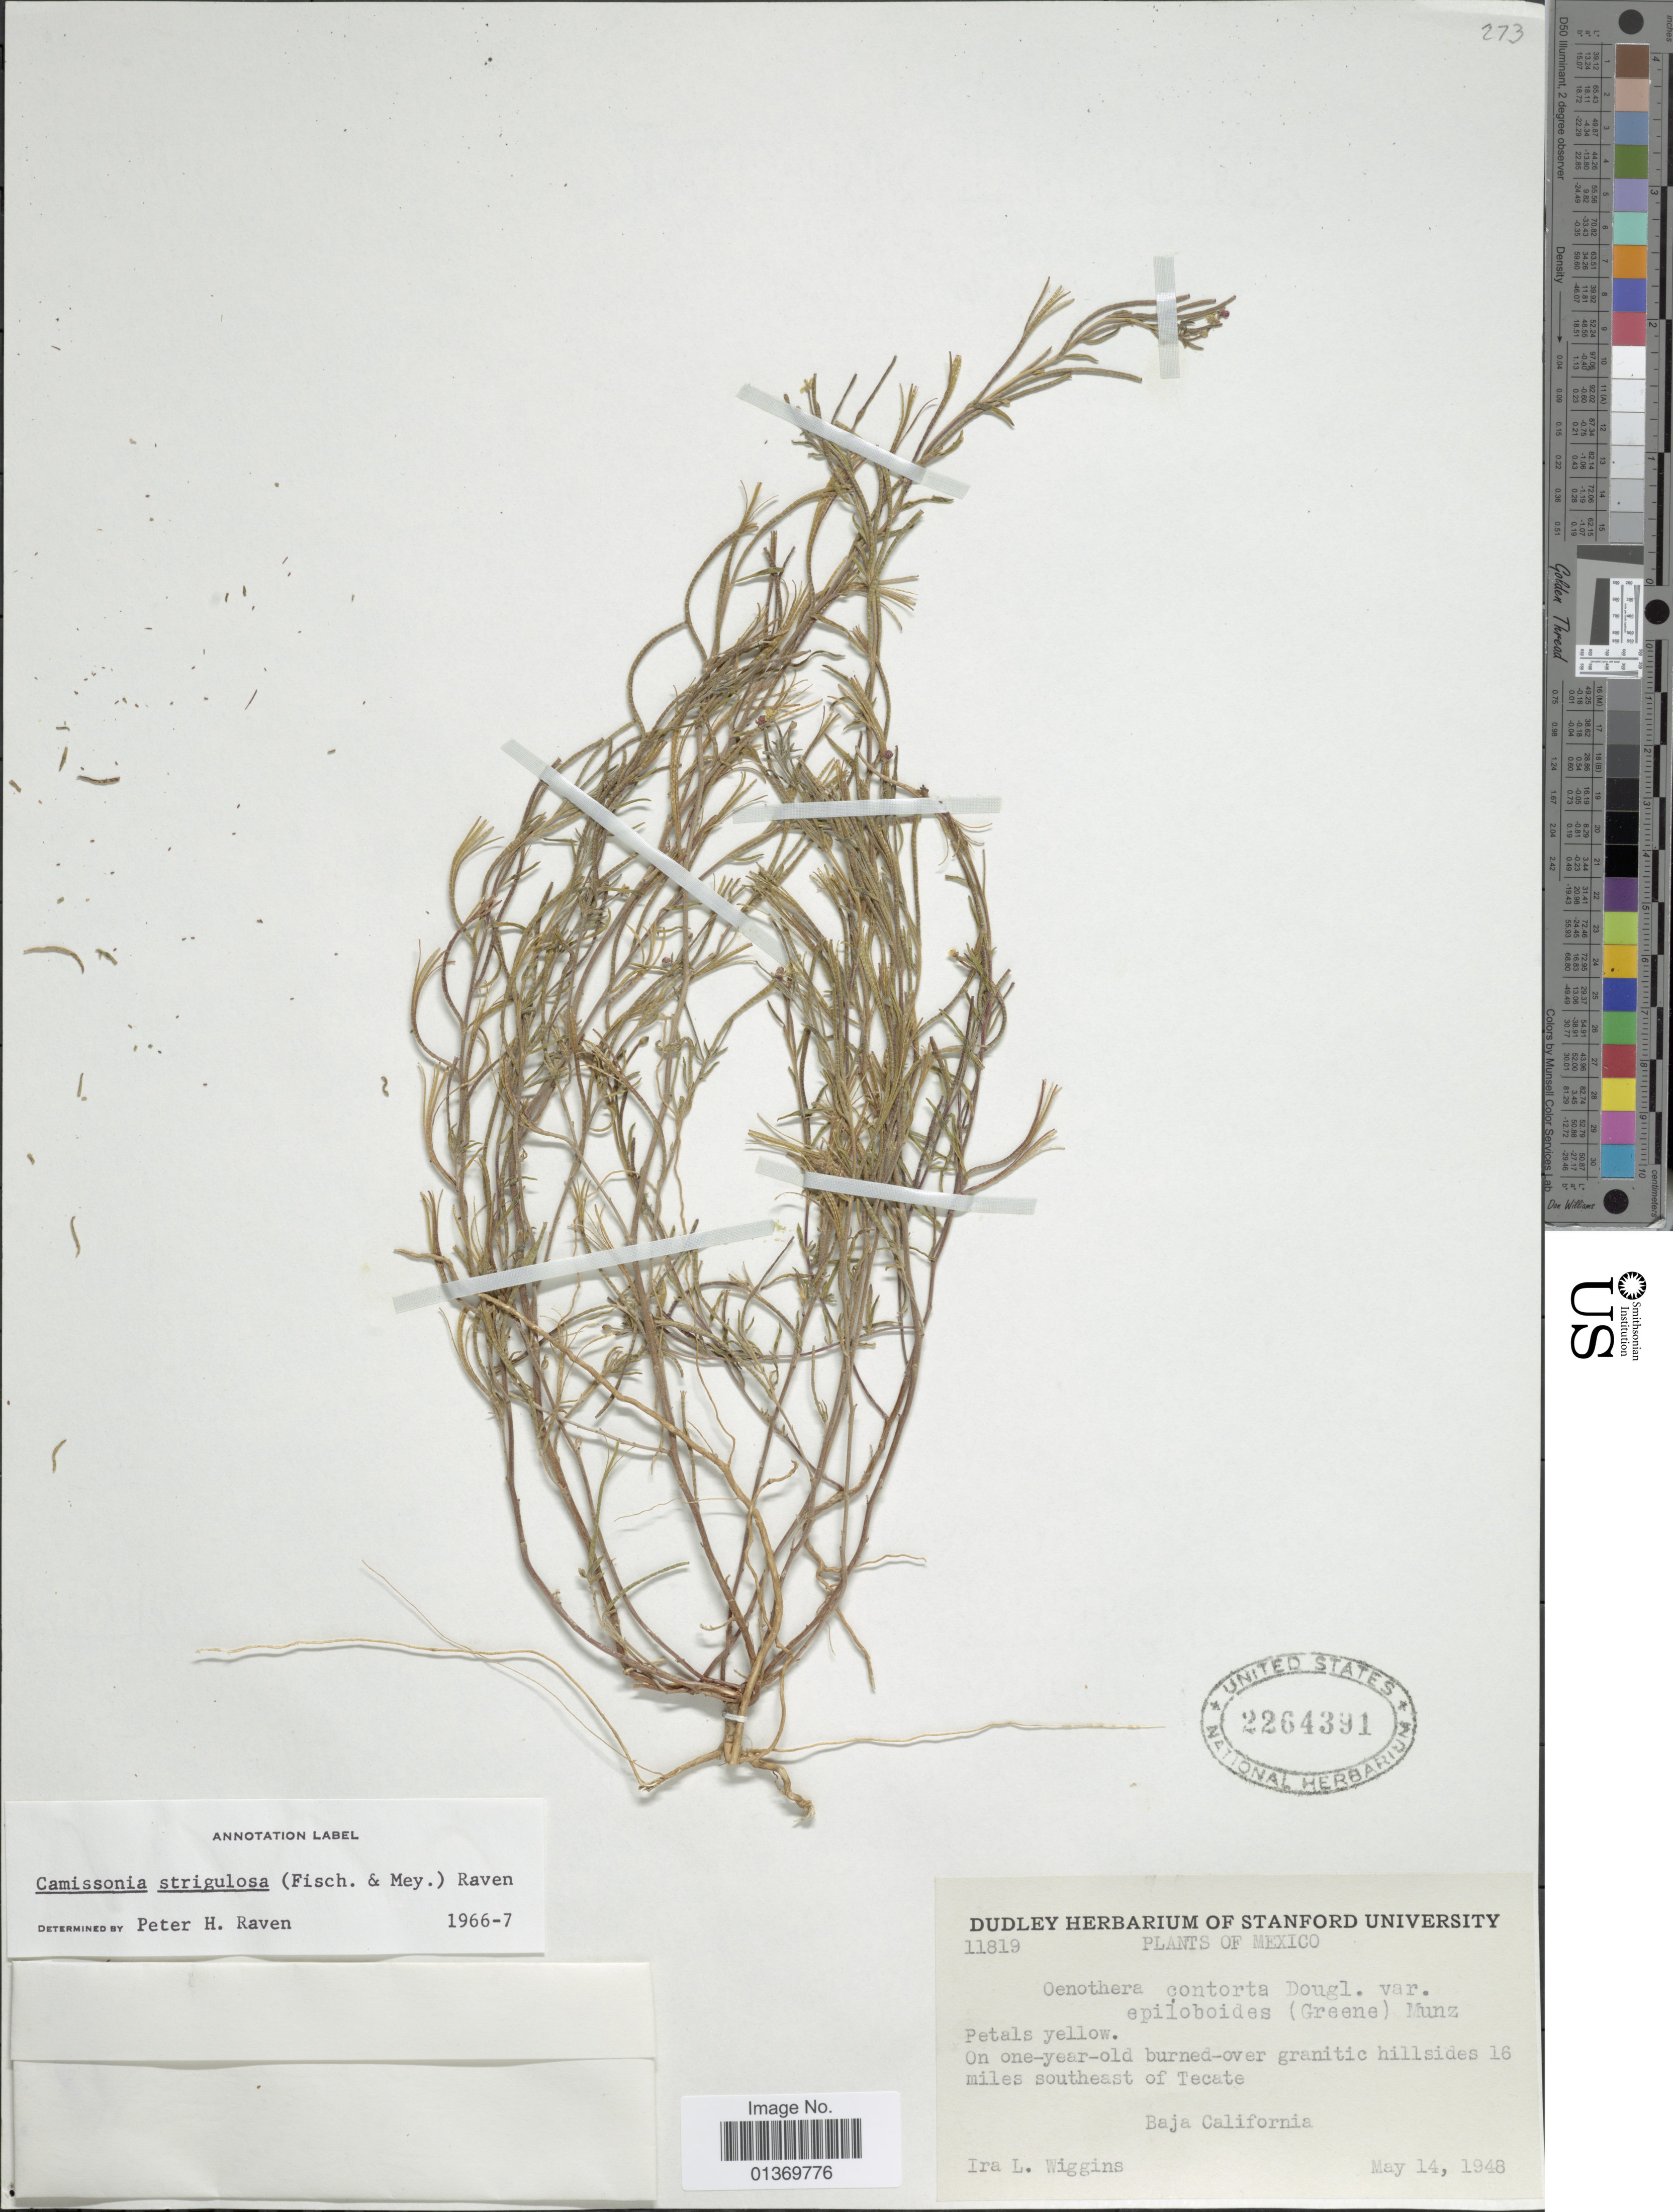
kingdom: Plantae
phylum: Tracheophyta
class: Magnoliopsida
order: Myrtales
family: Onagraceae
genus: Camissonia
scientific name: Camissonia strigulosa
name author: (Fisch. & C.A. Mey.) P.H. Raven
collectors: I. L. Wiggins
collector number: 11819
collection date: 1948-05-14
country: Mexico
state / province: Baja California Norte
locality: On one-year-old burned-over granitic hillsides 16 miles southeast of Tecate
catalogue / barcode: US 2264391